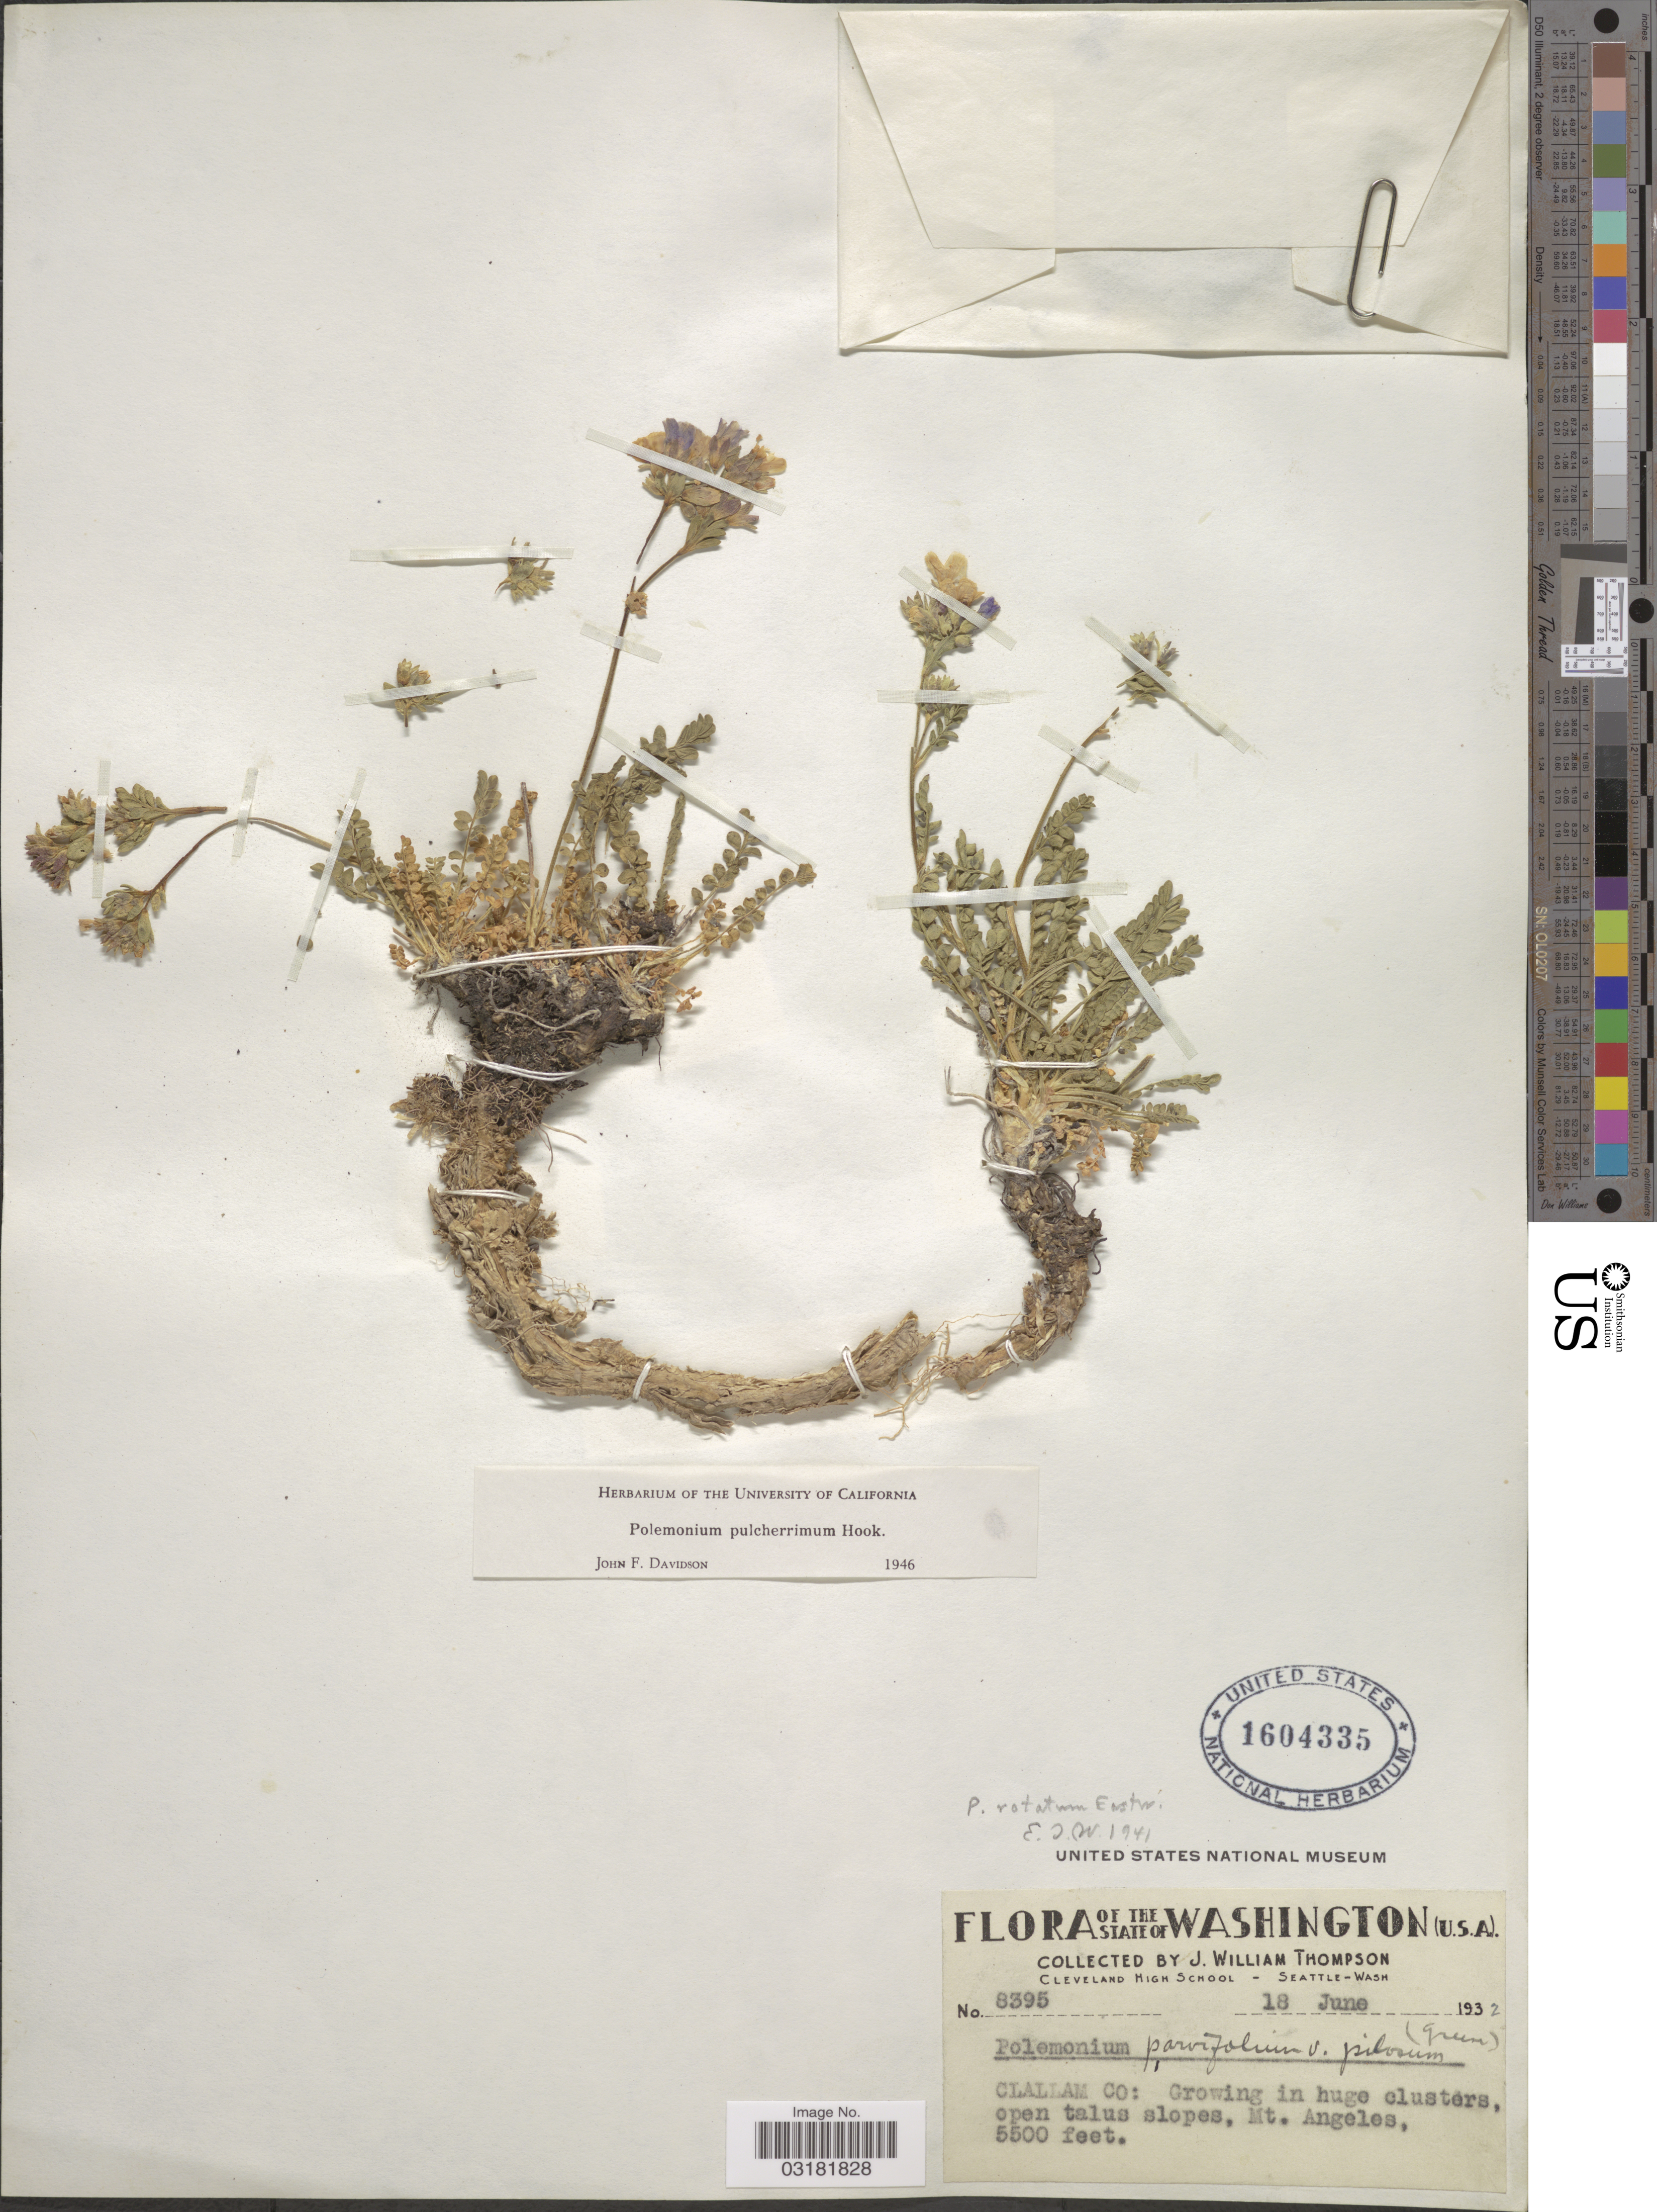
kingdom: Plantae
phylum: Tracheophyta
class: Magnoliopsida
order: Ericales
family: Polemoniaceae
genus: Polemonium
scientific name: Polemonium pulcherrimum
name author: Hook.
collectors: J. W. Thompson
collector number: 8395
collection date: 1932-06-18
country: United States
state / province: Washington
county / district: Clallam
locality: Clallam Co: Mt. Angeles.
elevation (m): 1676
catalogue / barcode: US 1604335